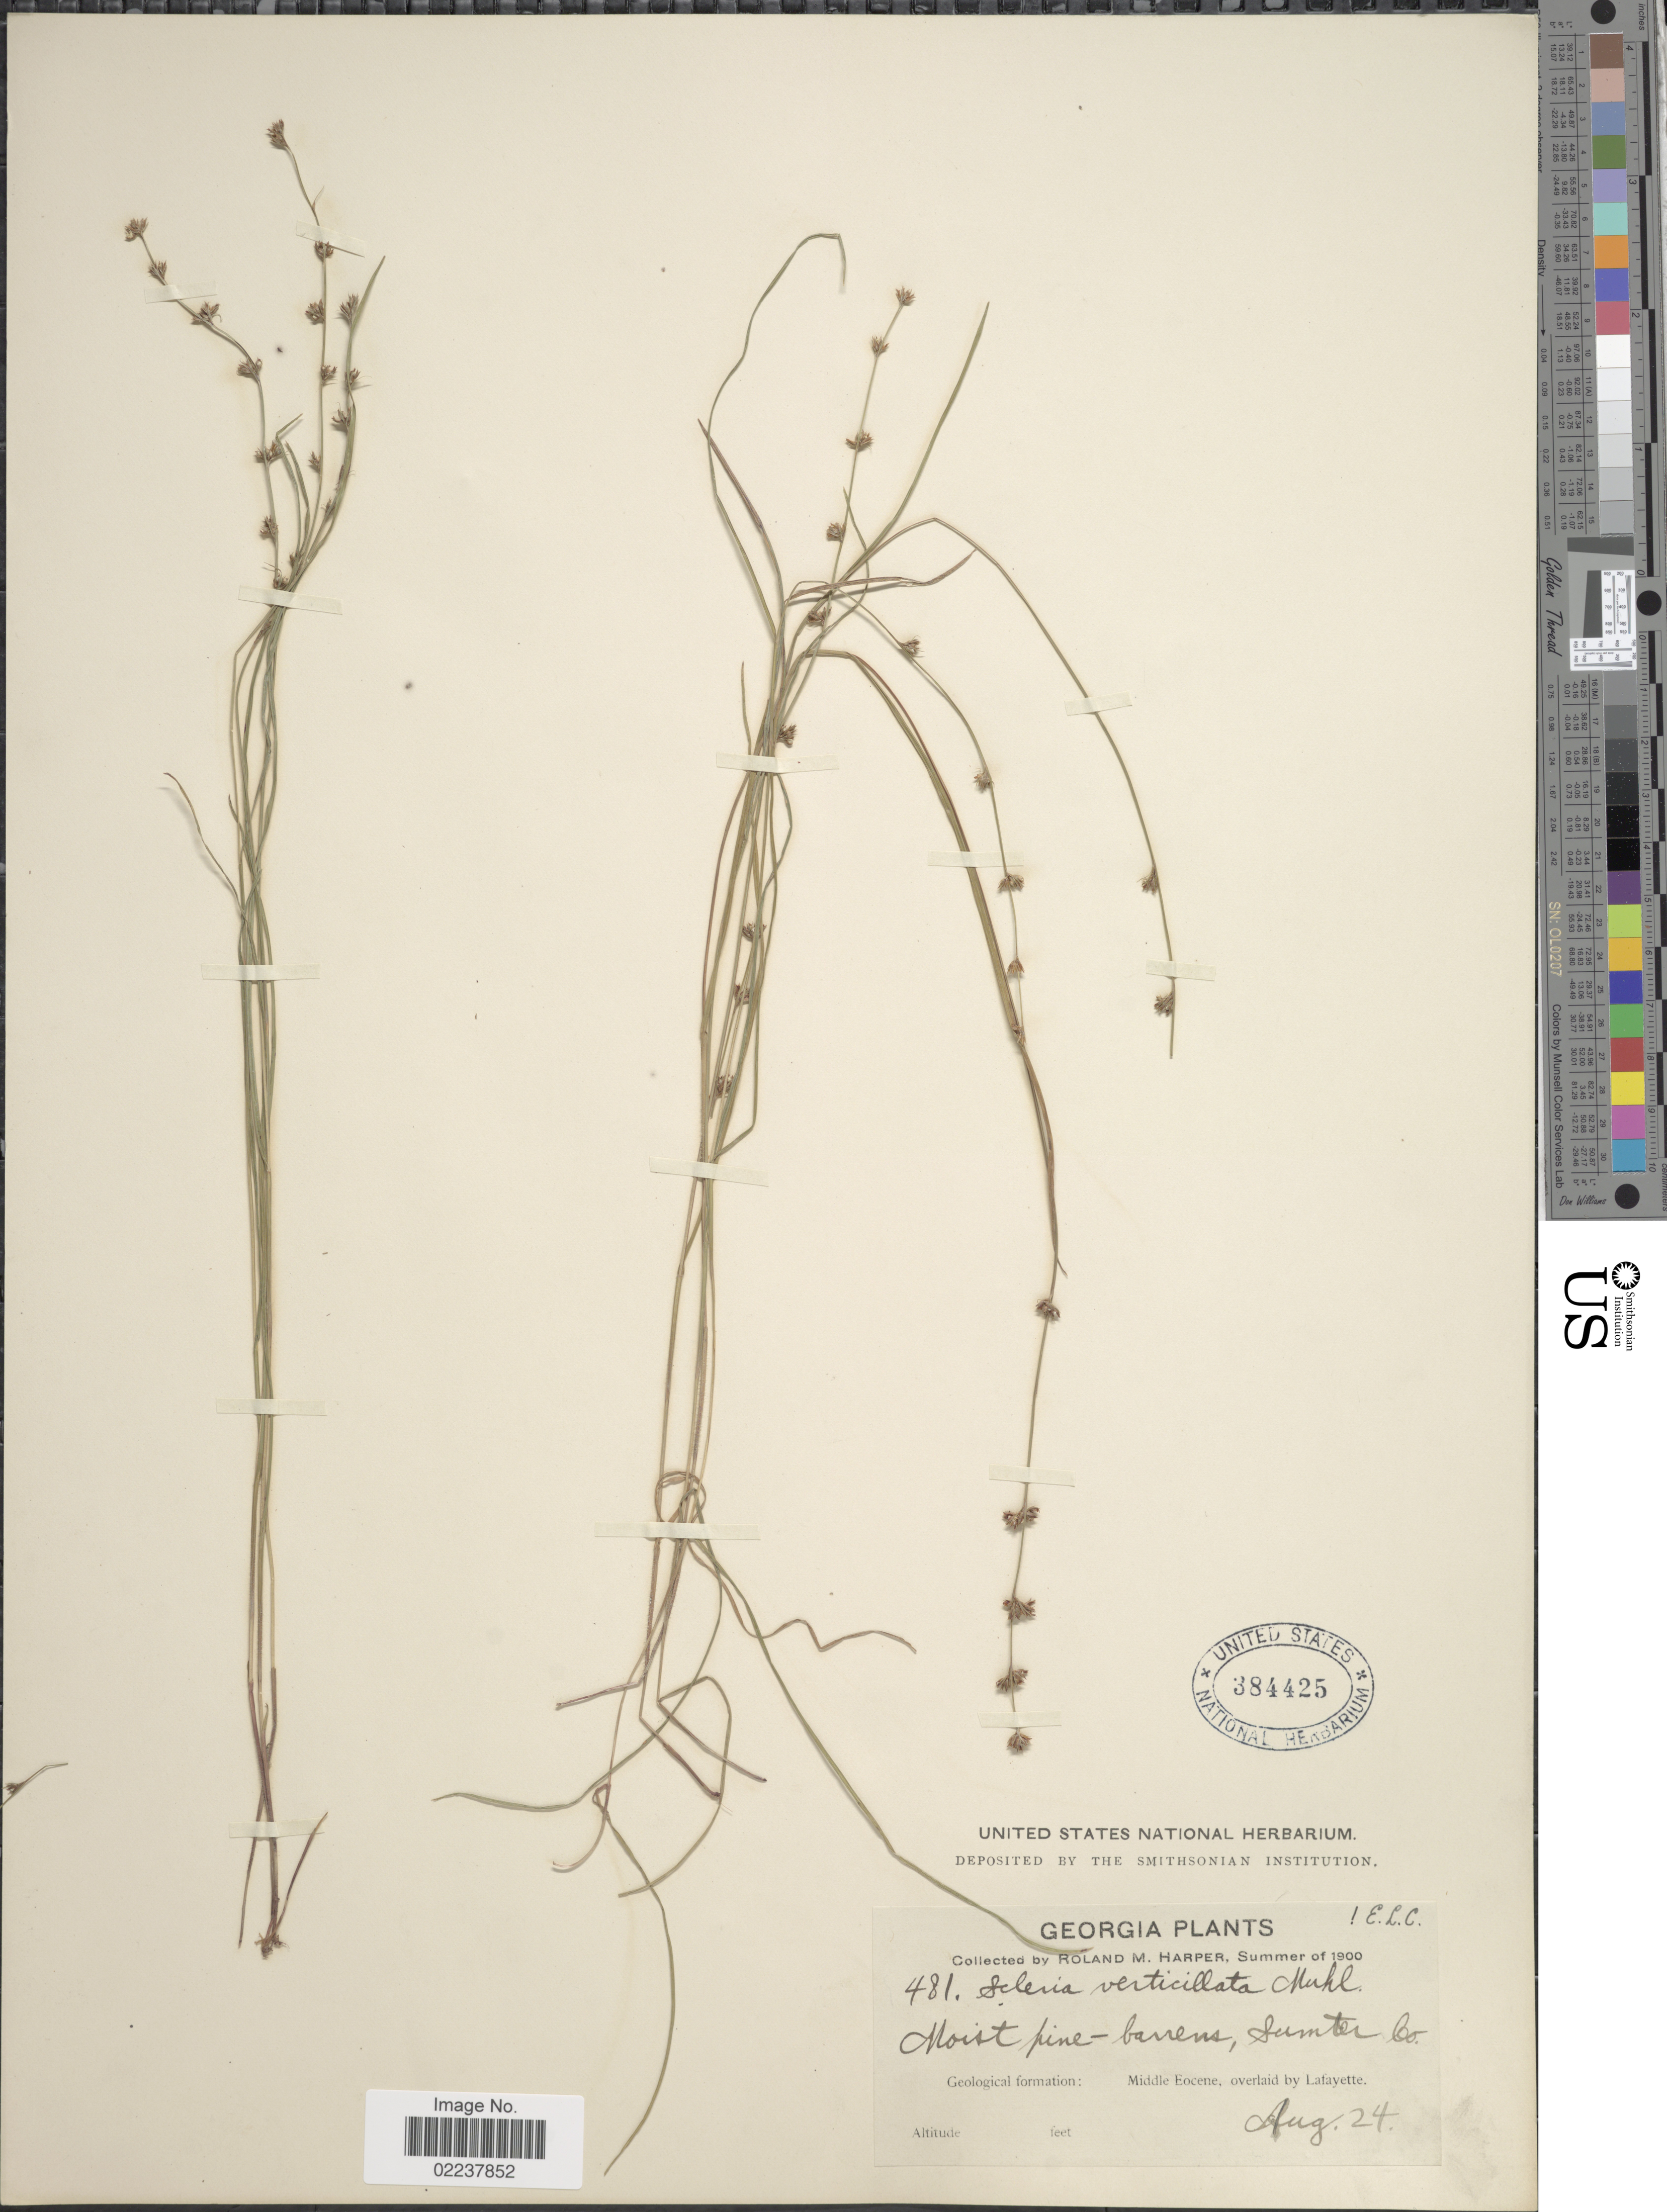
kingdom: Plantae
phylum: Tracheophyta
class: Liliopsida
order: Poales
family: Cyperaceae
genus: Scleria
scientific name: Scleria verticillata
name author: Muhl. ex Willd.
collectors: R. M. Harper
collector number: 481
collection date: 1900-08-24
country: United States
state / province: Georgia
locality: Sumter Co.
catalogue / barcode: US 384425